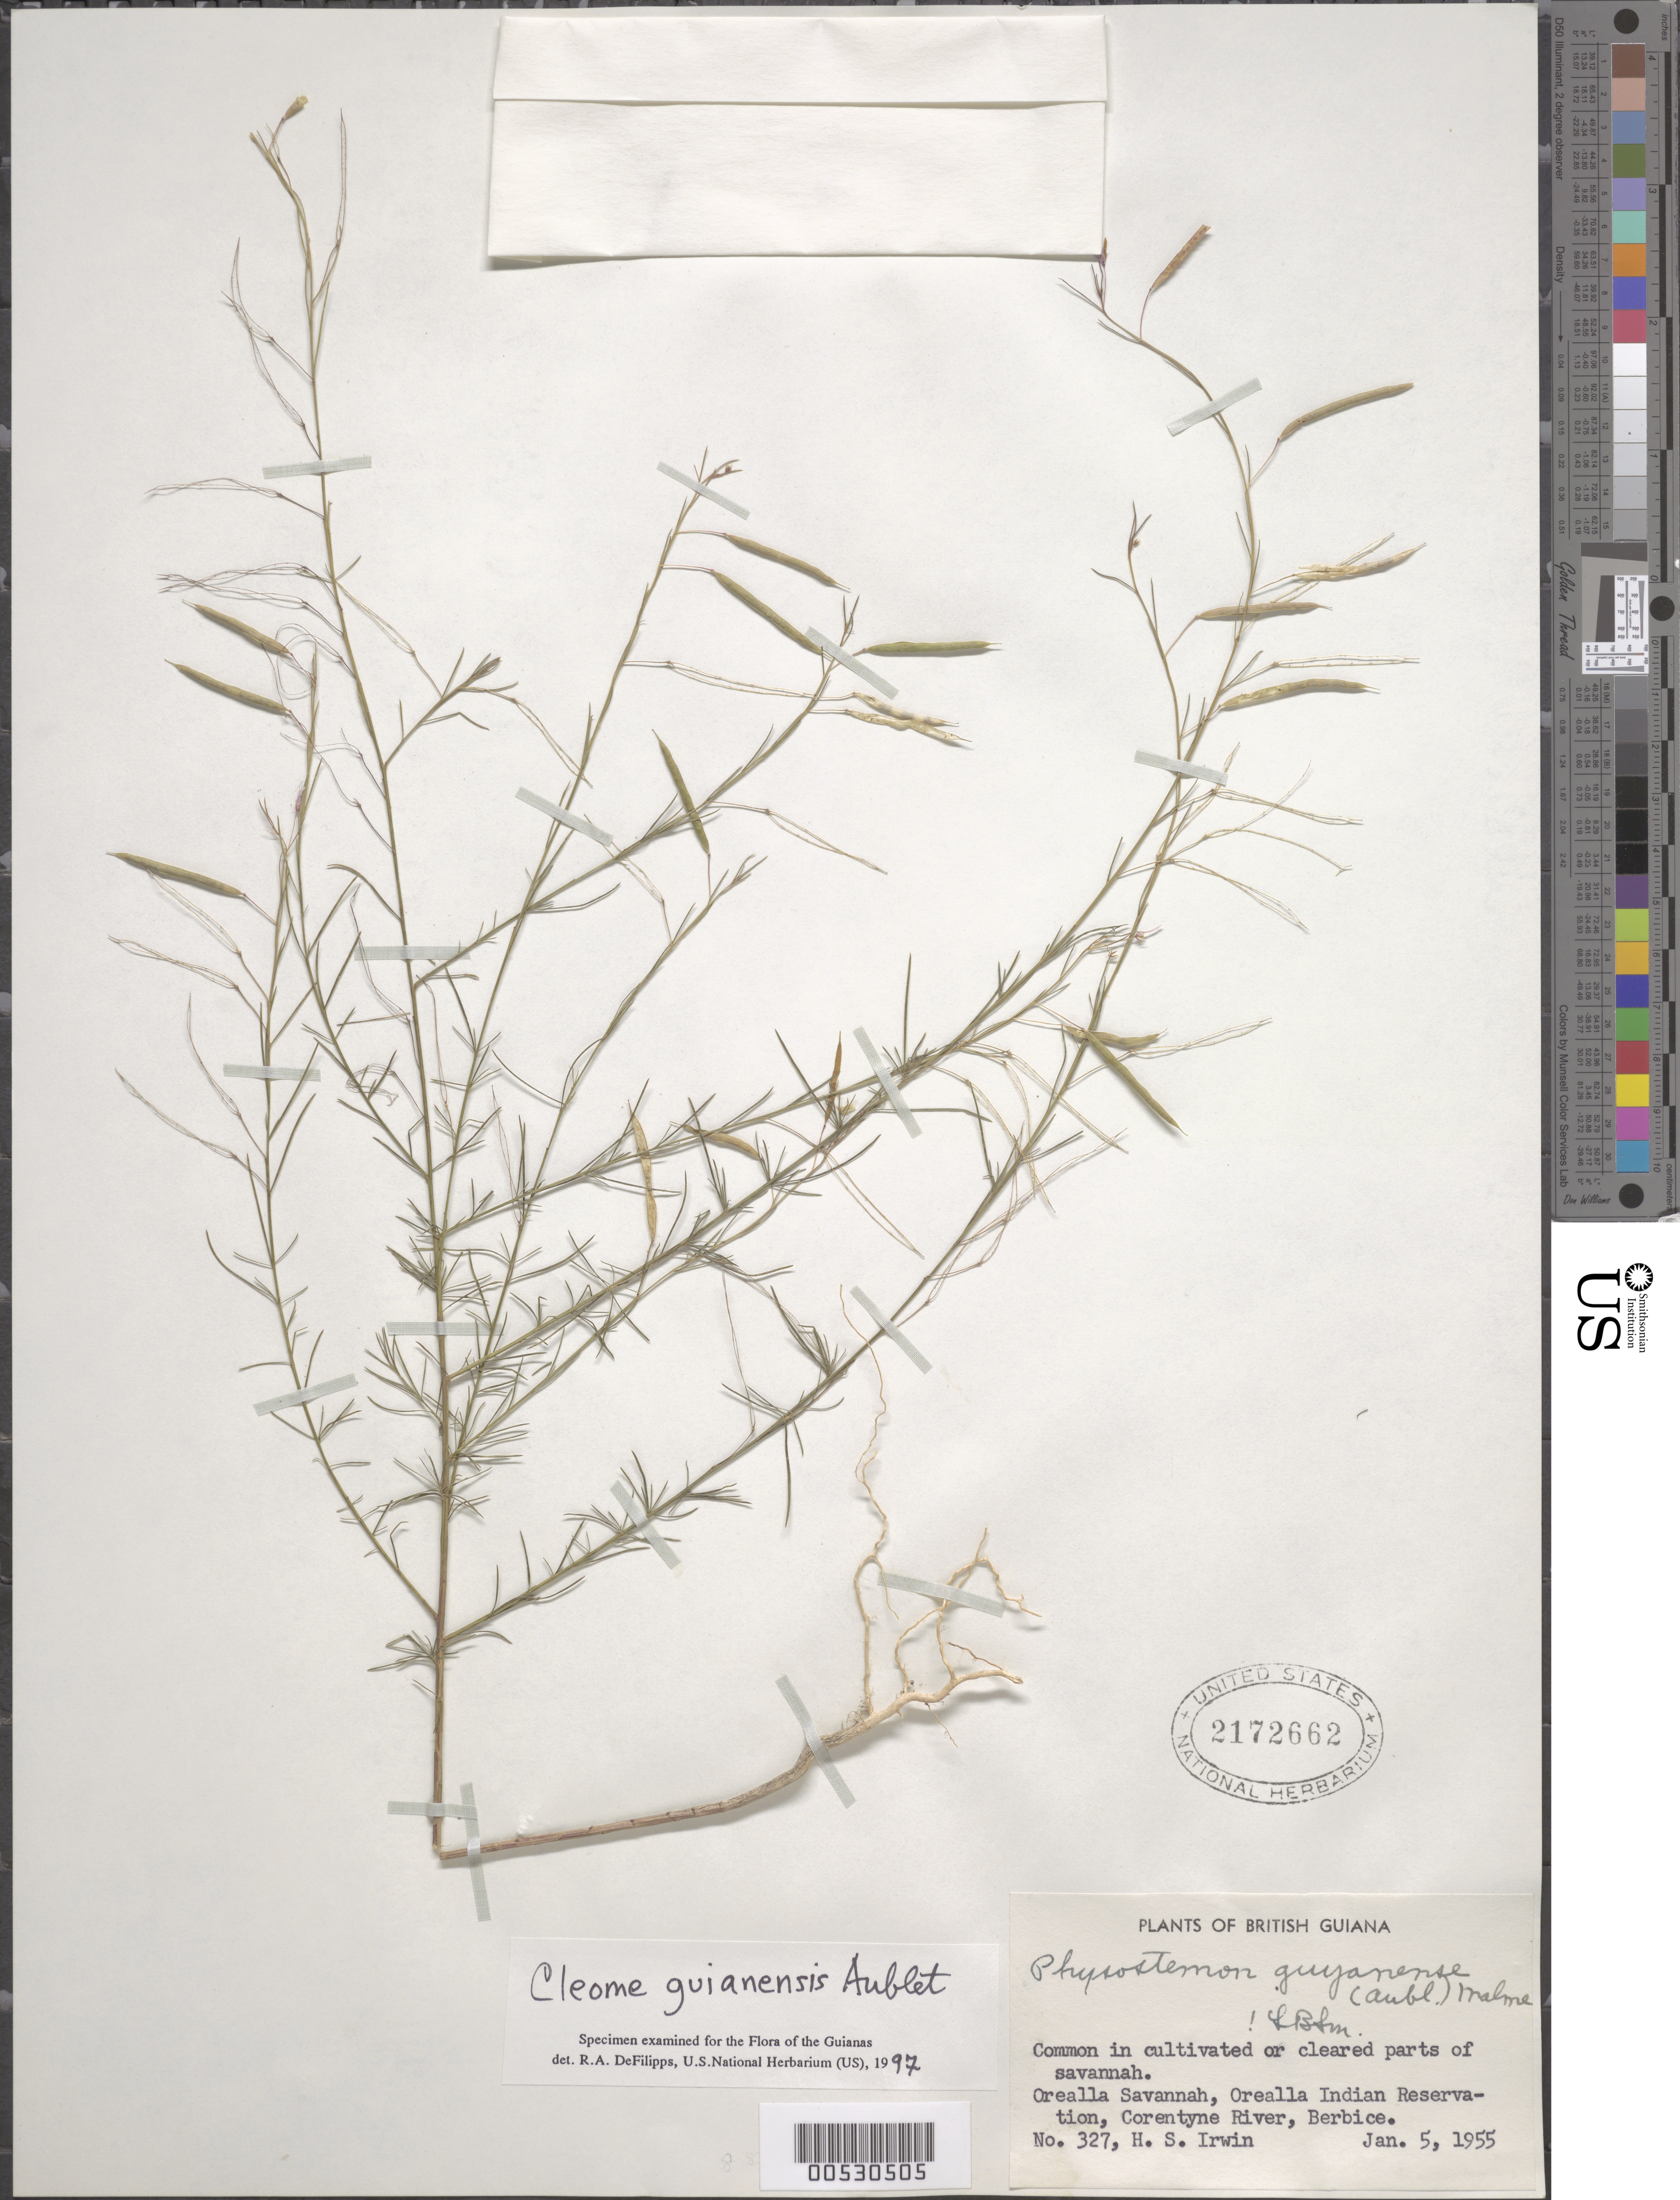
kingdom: Plantae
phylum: Tracheophyta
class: Magnoliopsida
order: Brassicales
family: Cleomaceae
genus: Physostemon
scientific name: Physostemon guianensis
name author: (Aubl.) Malme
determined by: Strong, M. T., (US), Smithsonian Institution - National Museum of Natural History (UNITED STATES)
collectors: H. Irwin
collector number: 327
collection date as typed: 4-Jan-55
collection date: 1955-01-04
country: Guyana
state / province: E. Berbice-Corentyne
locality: Orealla Savanna, Orealla Indian Reservation, Corentyne River, Berbice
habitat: Cultivated or cleared parts of savannas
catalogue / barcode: US 2172662